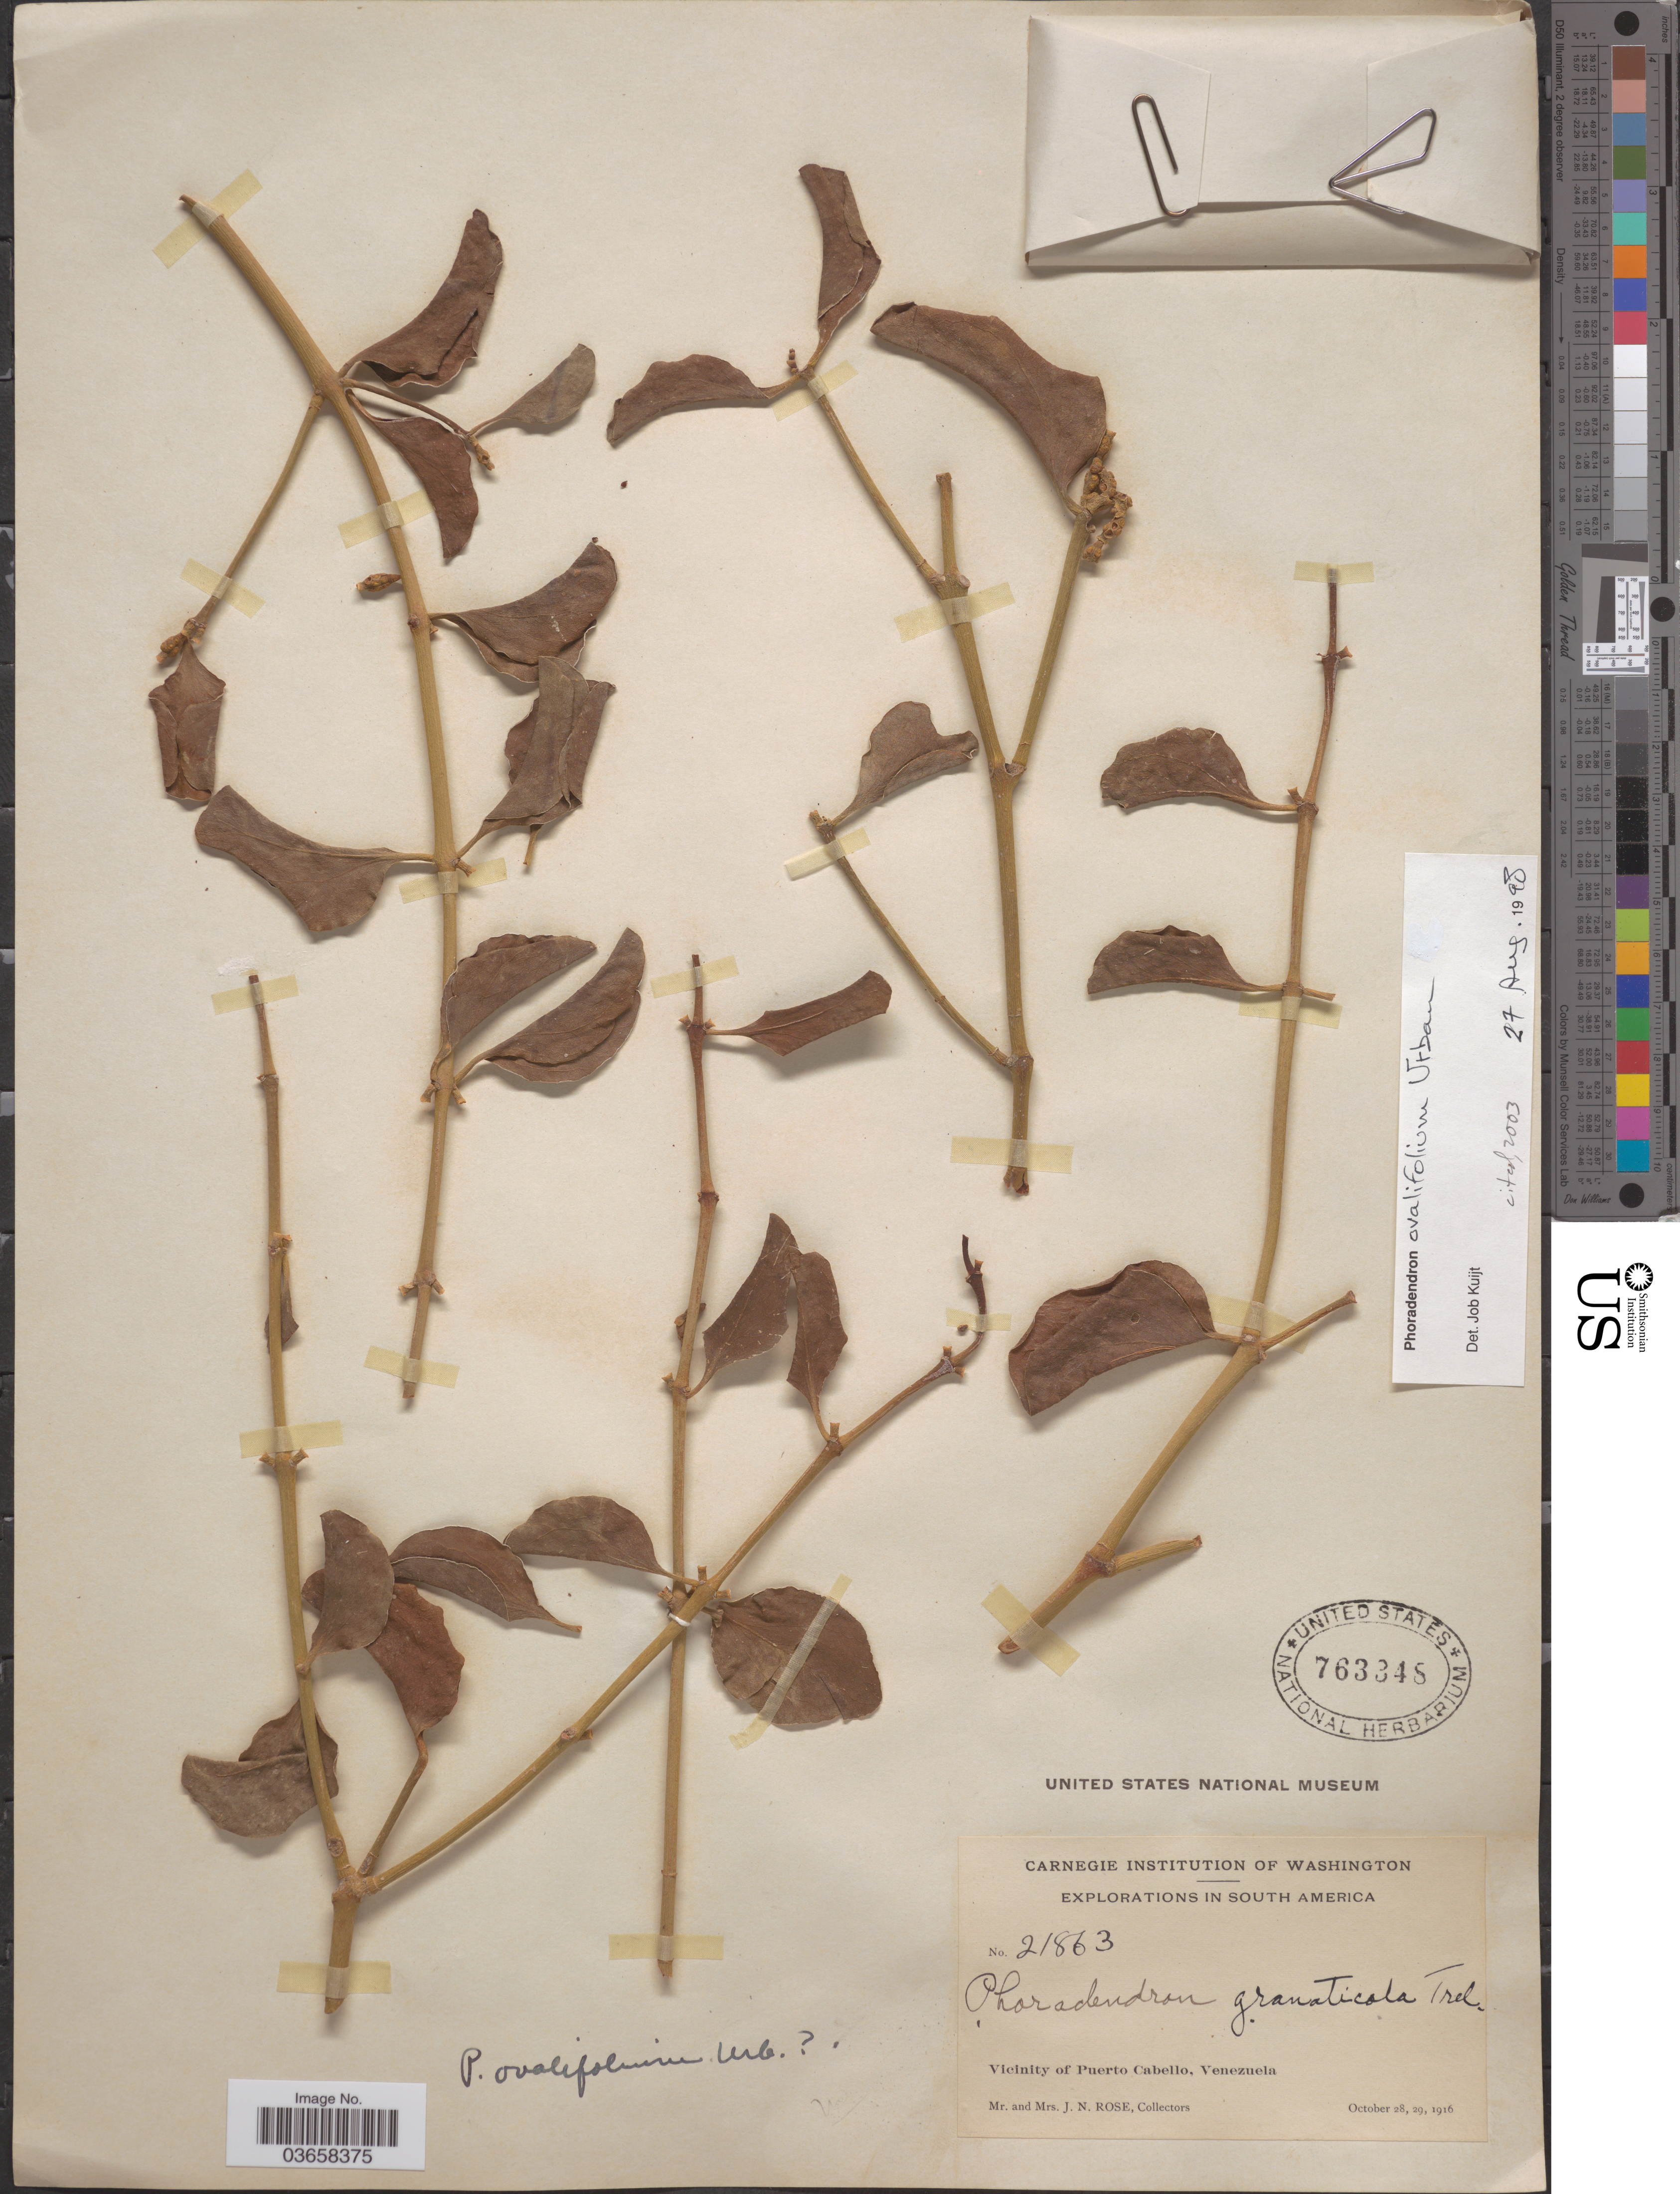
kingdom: Plantae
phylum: Tracheophyta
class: Magnoliopsida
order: Santalales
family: Viscaceae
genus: Phoradendron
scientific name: Phoradendron ovalifolium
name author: Urb.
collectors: J. N. Rose & L. B. Rose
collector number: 21863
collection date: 1916-10-28/1916-10-29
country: Venezuela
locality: Vicinity of Puerto Cabello.